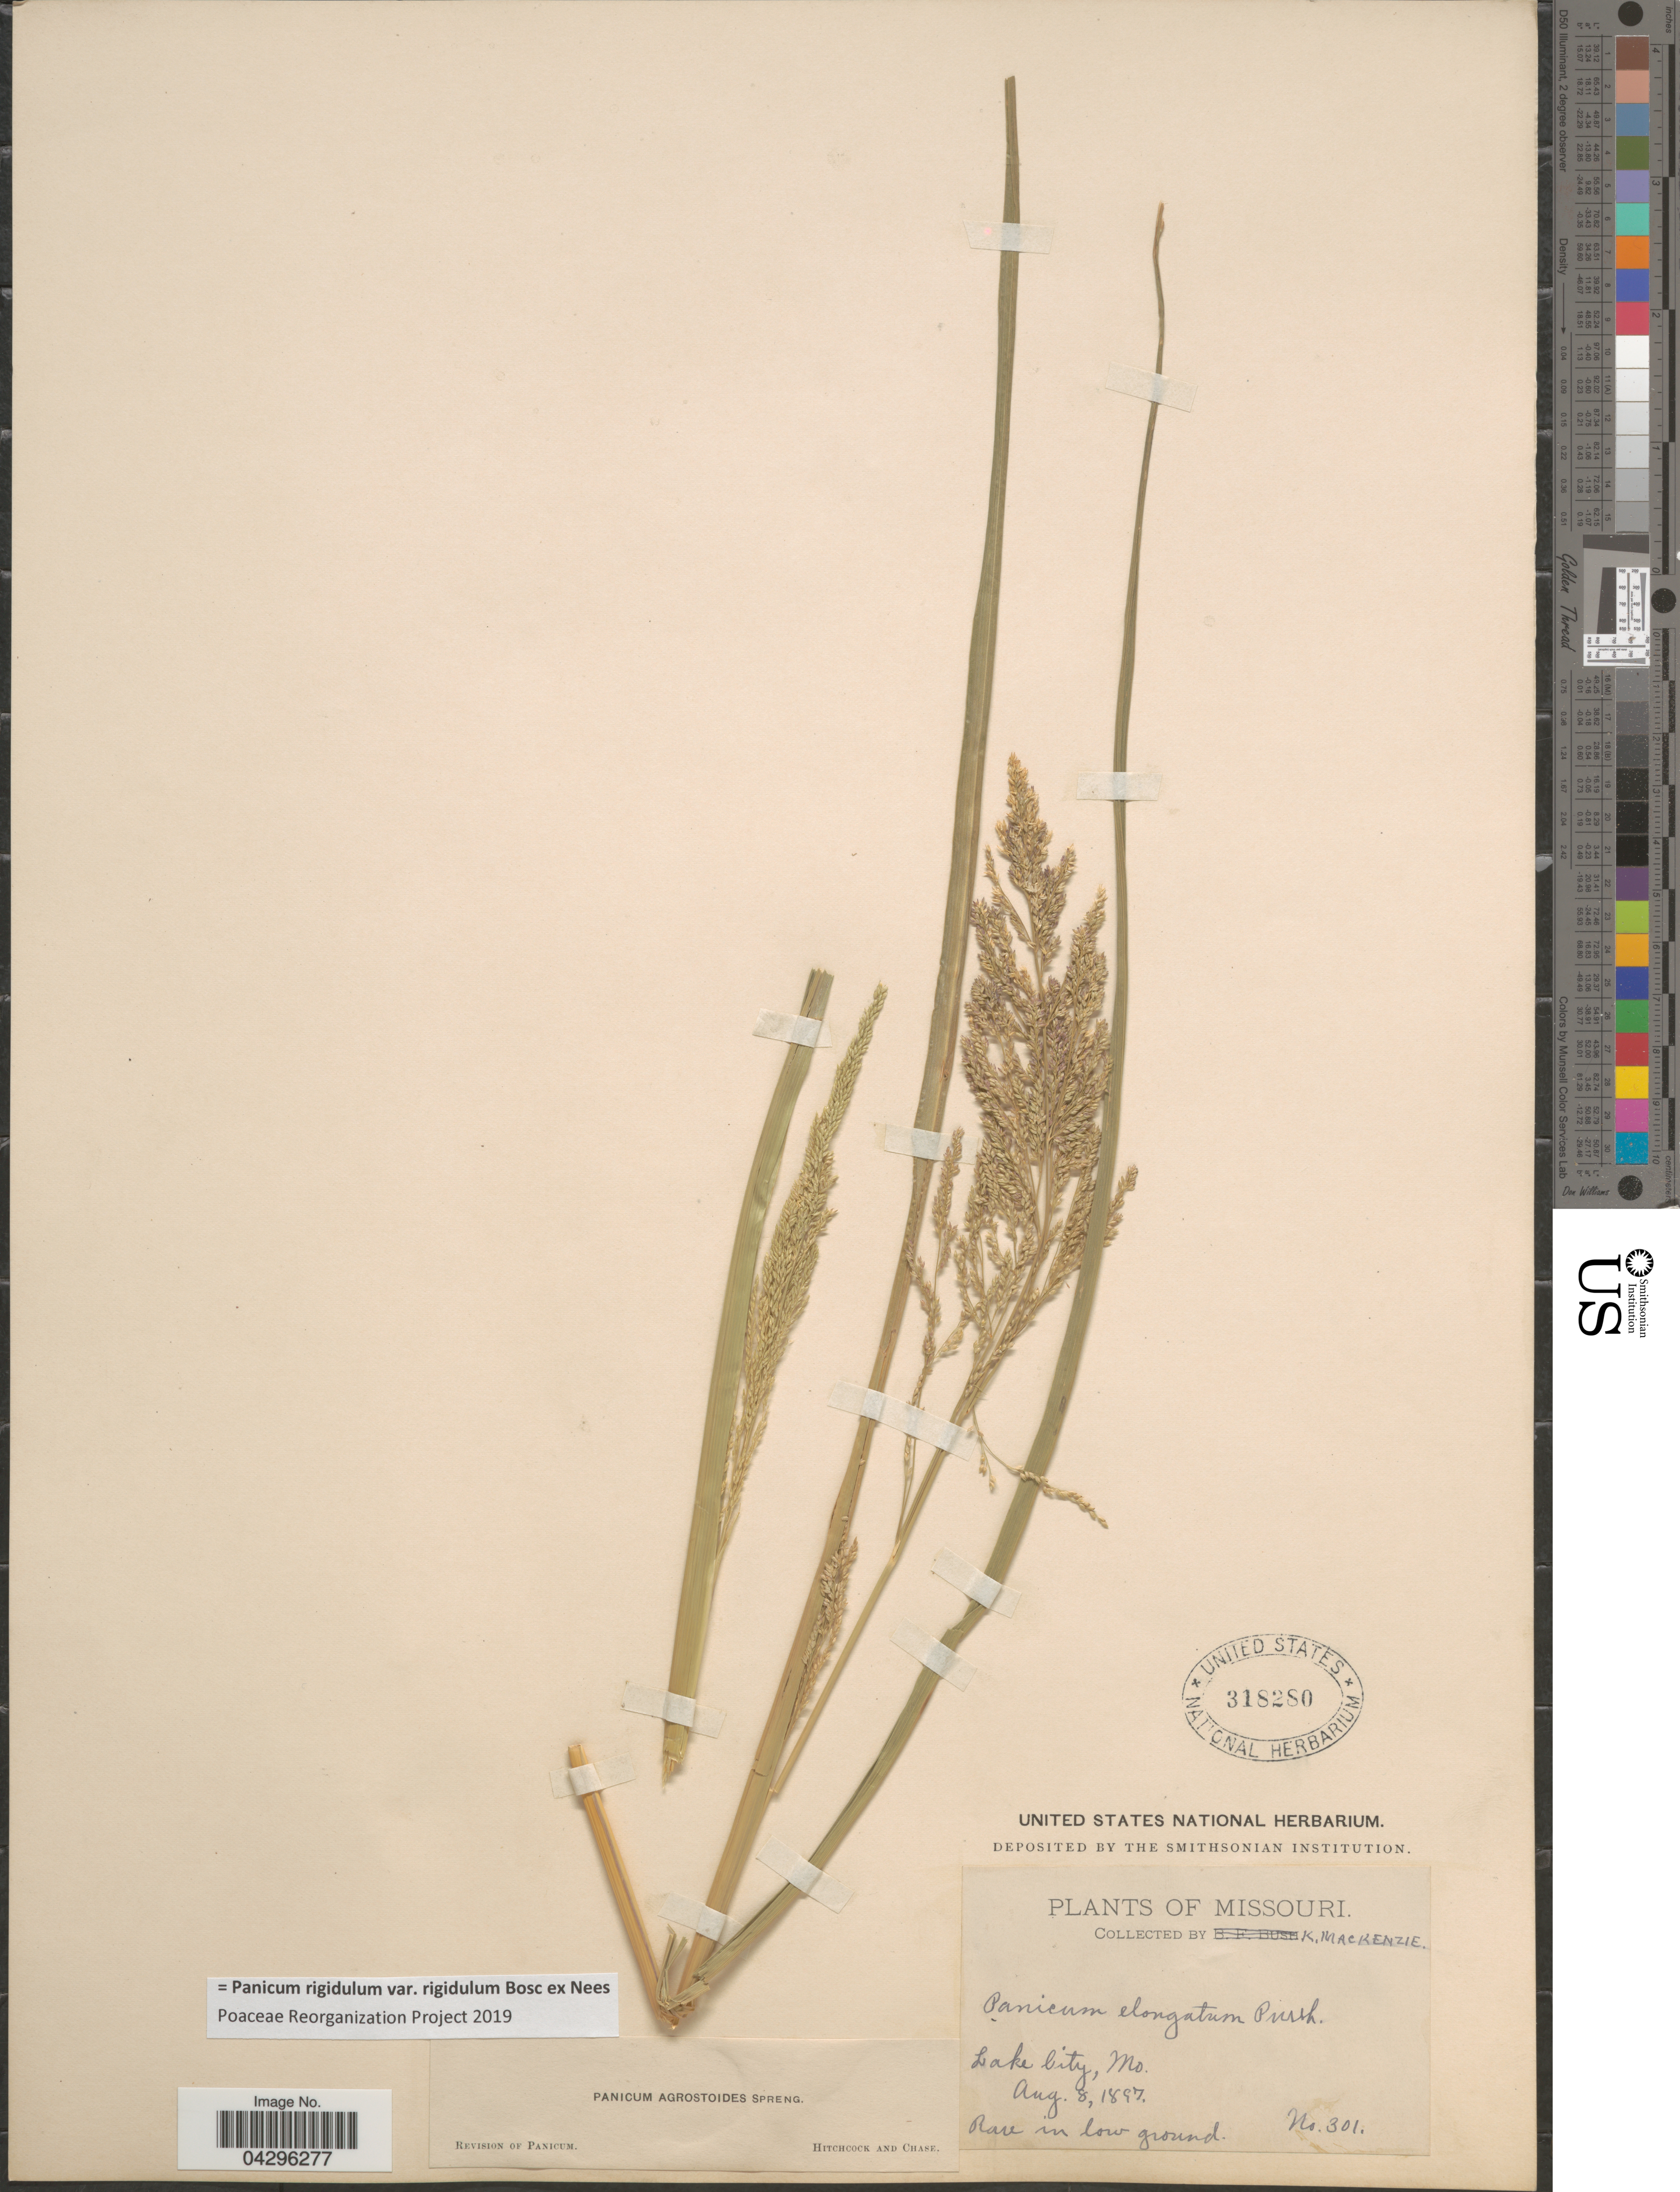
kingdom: Plantae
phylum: Tracheophyta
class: Liliopsida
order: Poales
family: Poaceae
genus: Panicum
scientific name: Panicum rigidulum var. rigidulum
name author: Bosc ex Nees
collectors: K. K. Mackenzie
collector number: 301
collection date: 1897-08-08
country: United States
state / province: Missouri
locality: Lake City.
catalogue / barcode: US 318280